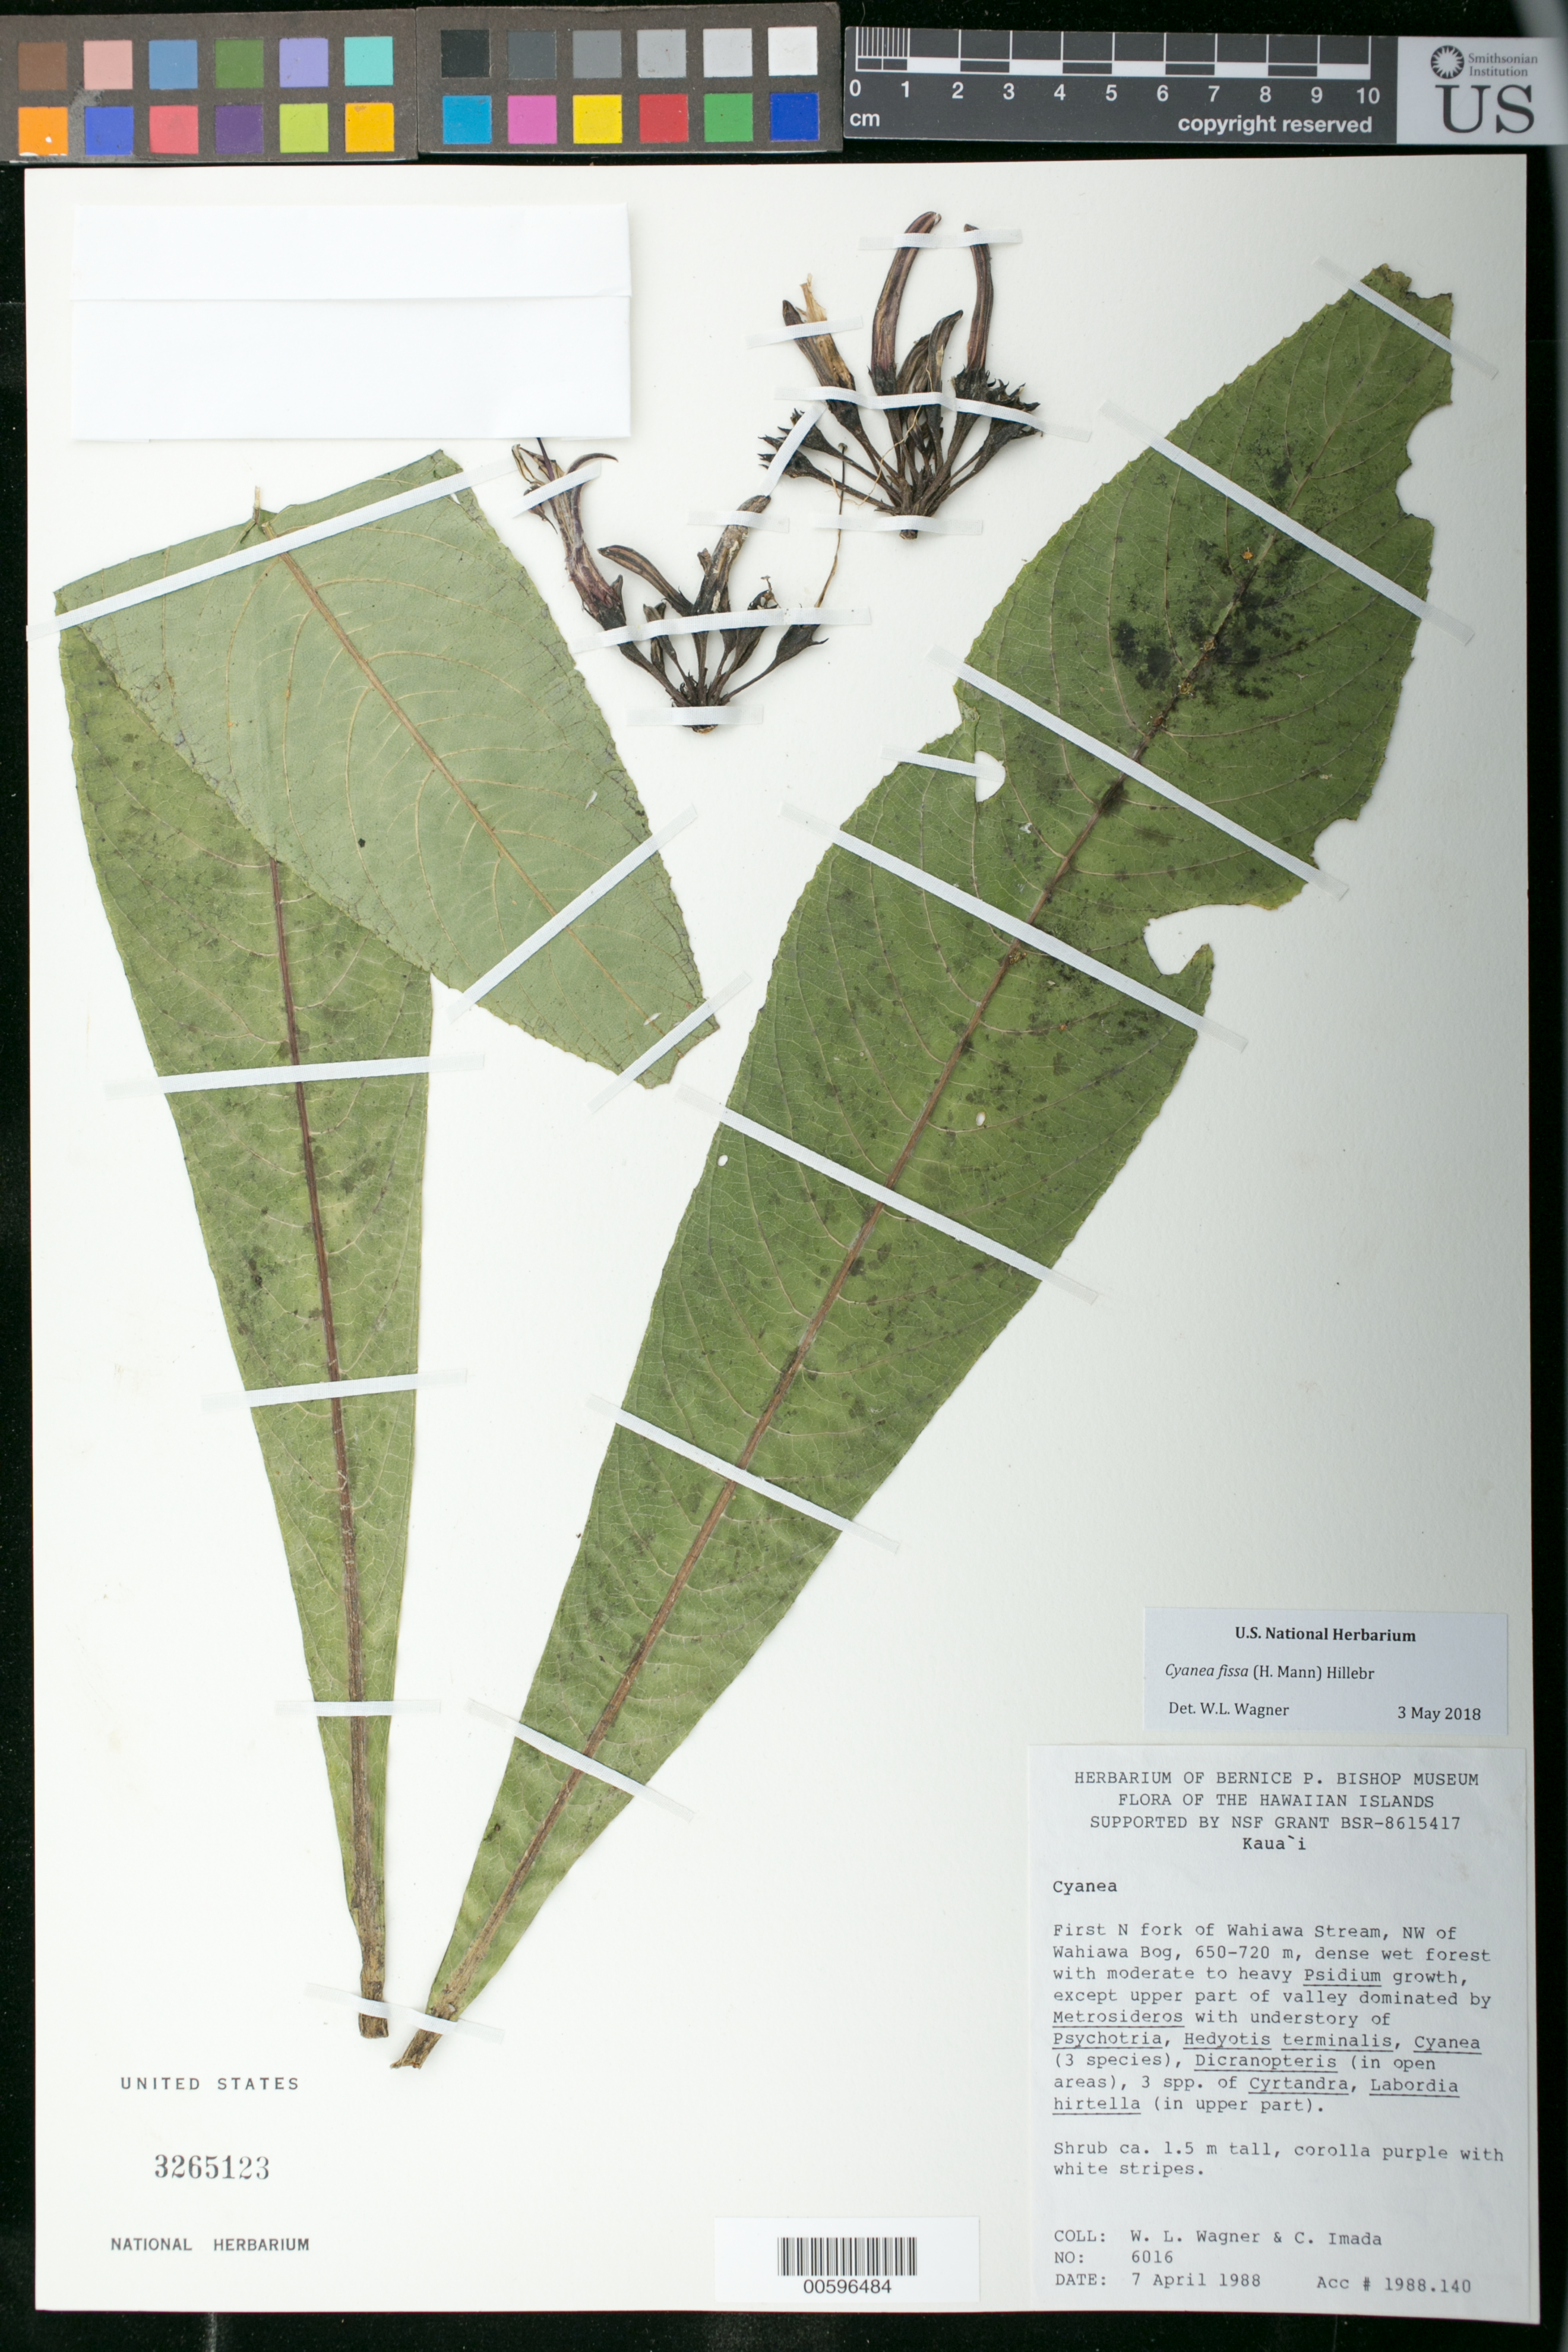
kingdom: Plantae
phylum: Tracheophyta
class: Magnoliopsida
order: Asterales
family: Campanulaceae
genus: Cyanea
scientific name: Cyanea fissa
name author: (H. Mann) Hillebr.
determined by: Wagner, W. L., (BOT), Smithsonian Institution - National Museum of Natural History (UNITED STATES)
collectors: W. L. Wagner & C. Imada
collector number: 6016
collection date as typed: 7 Apr 1988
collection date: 1988-04-07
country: United States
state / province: Hawaii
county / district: Kauai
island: Kaua'i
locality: First N fork of Wahiawa Stream, NW of Wahiawa Bog.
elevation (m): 650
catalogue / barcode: US 3265123